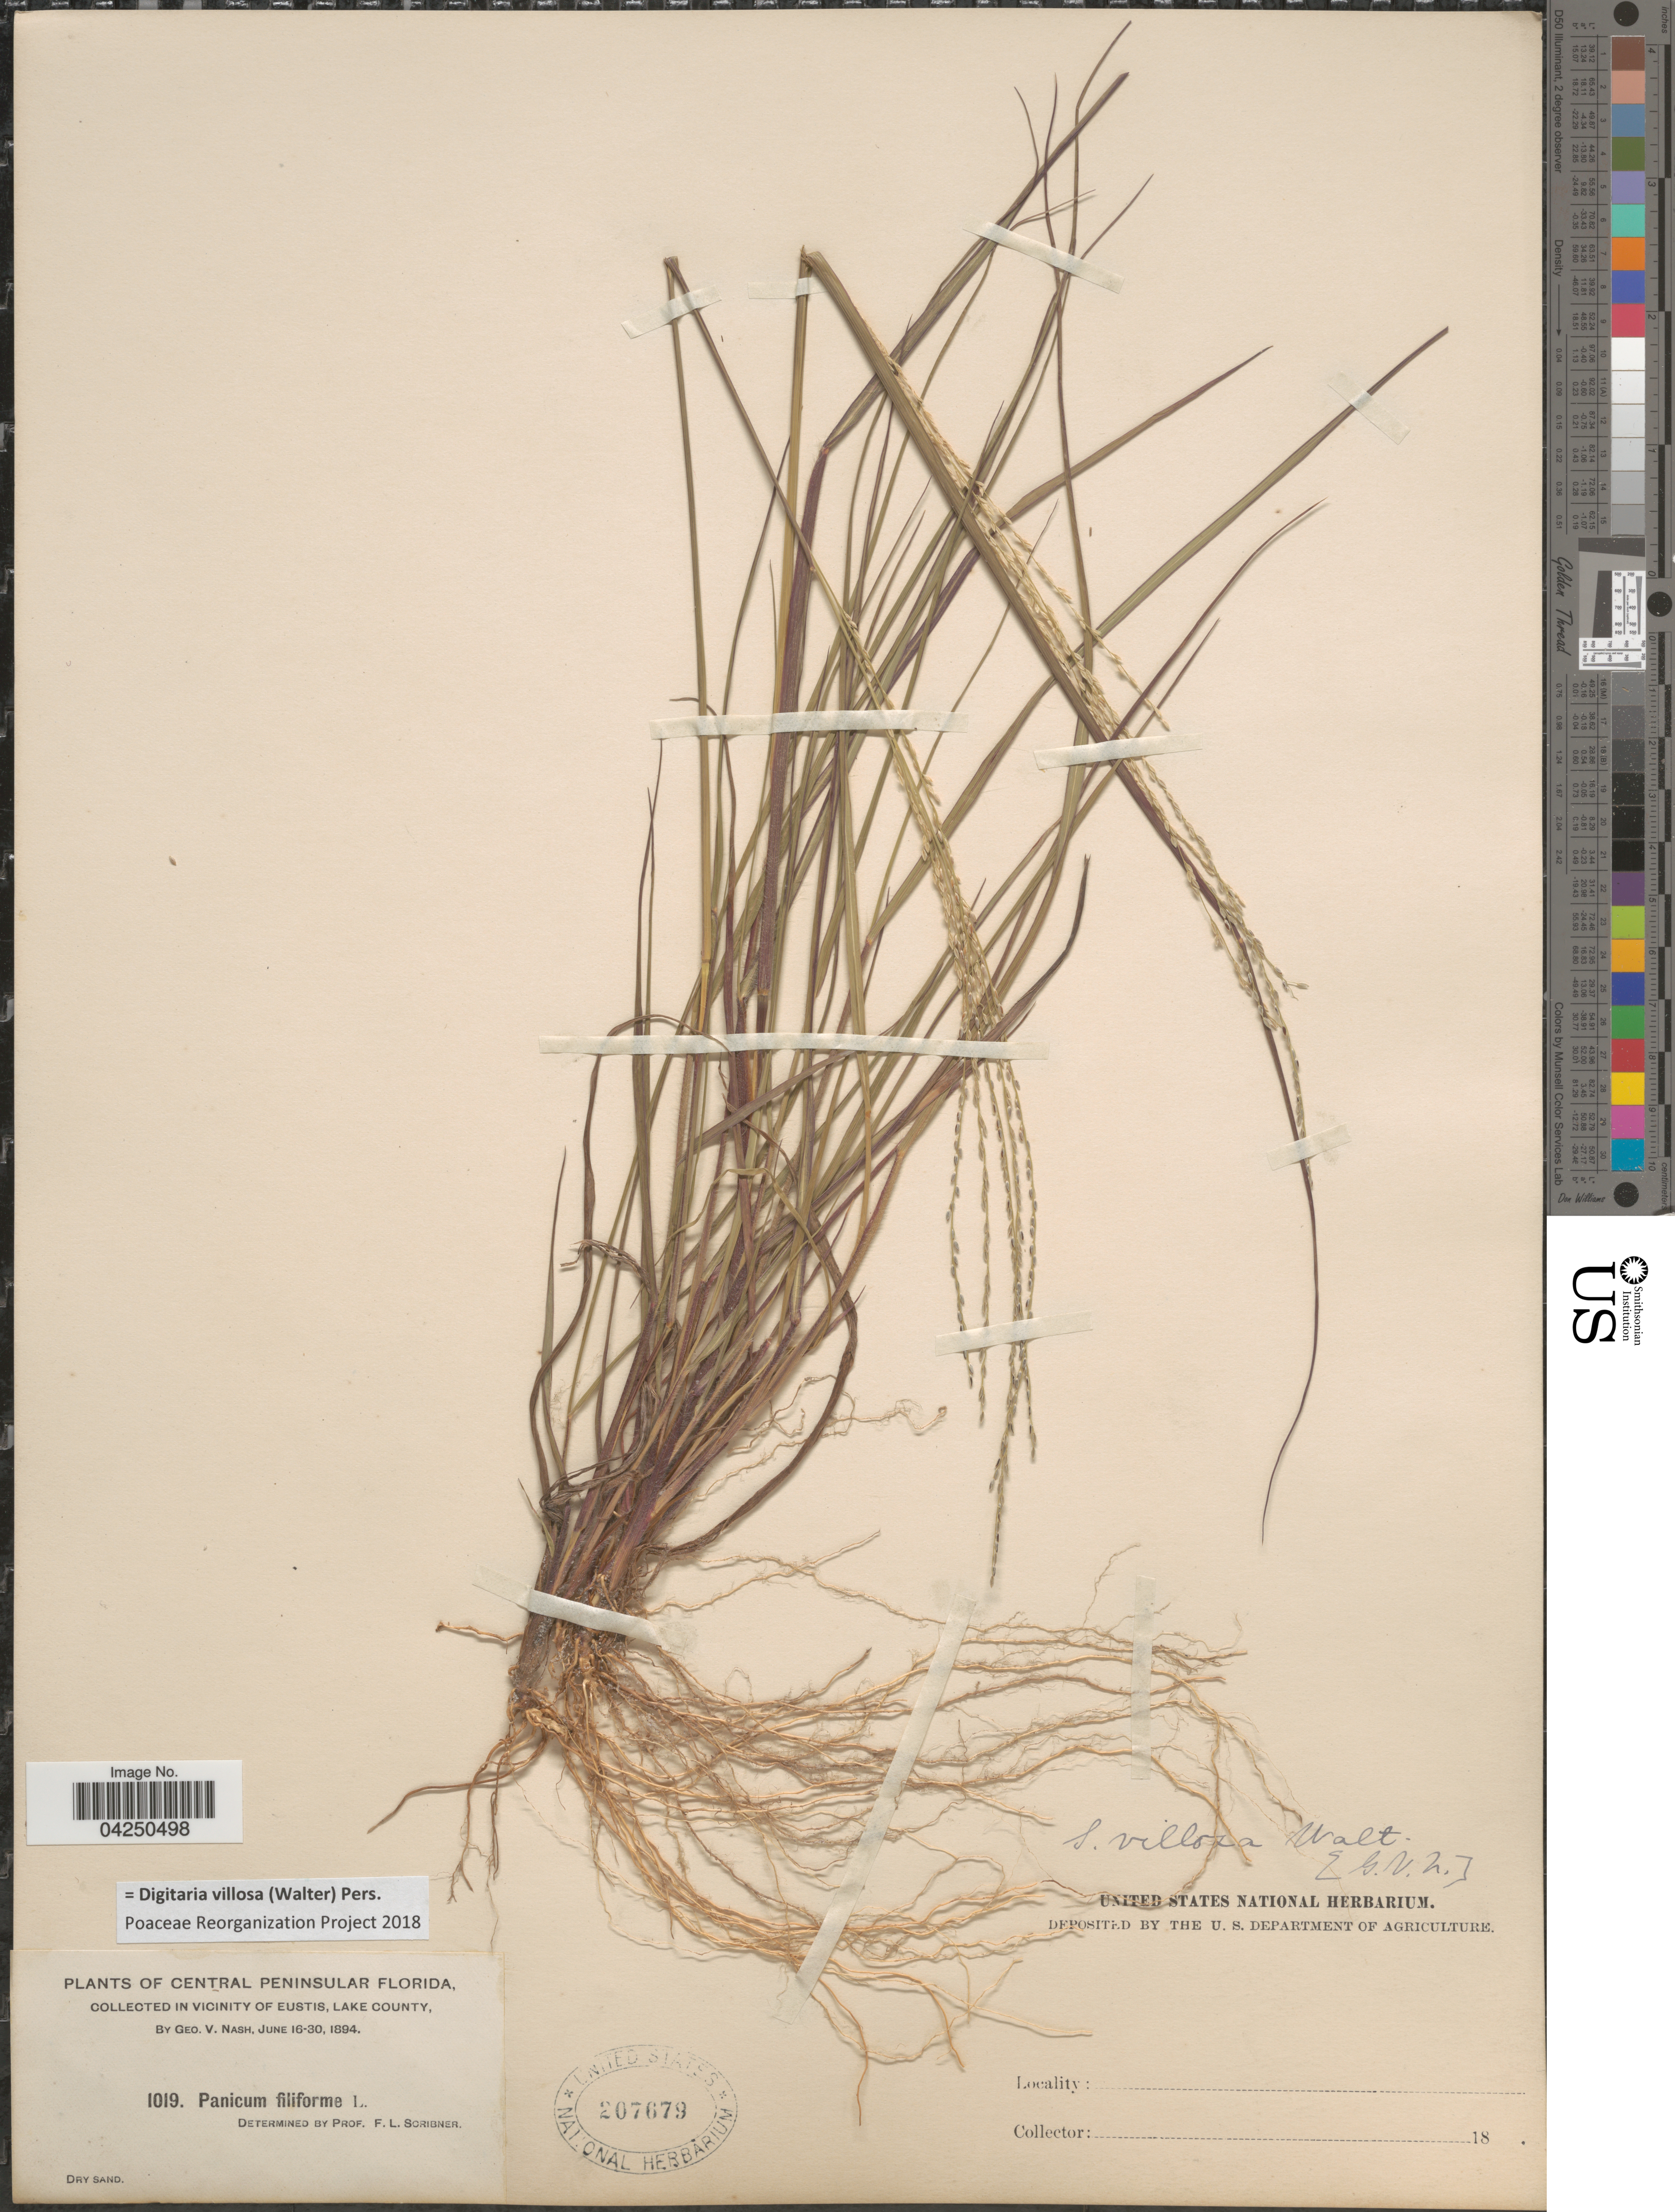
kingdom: Plantae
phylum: Tracheophyta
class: Liliopsida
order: Poales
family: Poaceae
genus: Digitaria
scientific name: Digitaria villosa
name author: (Walter) Pers.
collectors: G. V. Nash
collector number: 1019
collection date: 1894-06-16/1894-06-30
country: United States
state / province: Florida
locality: Central Peninsular Florida. In vicinity of Eustis, Lake County.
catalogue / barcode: US 207679